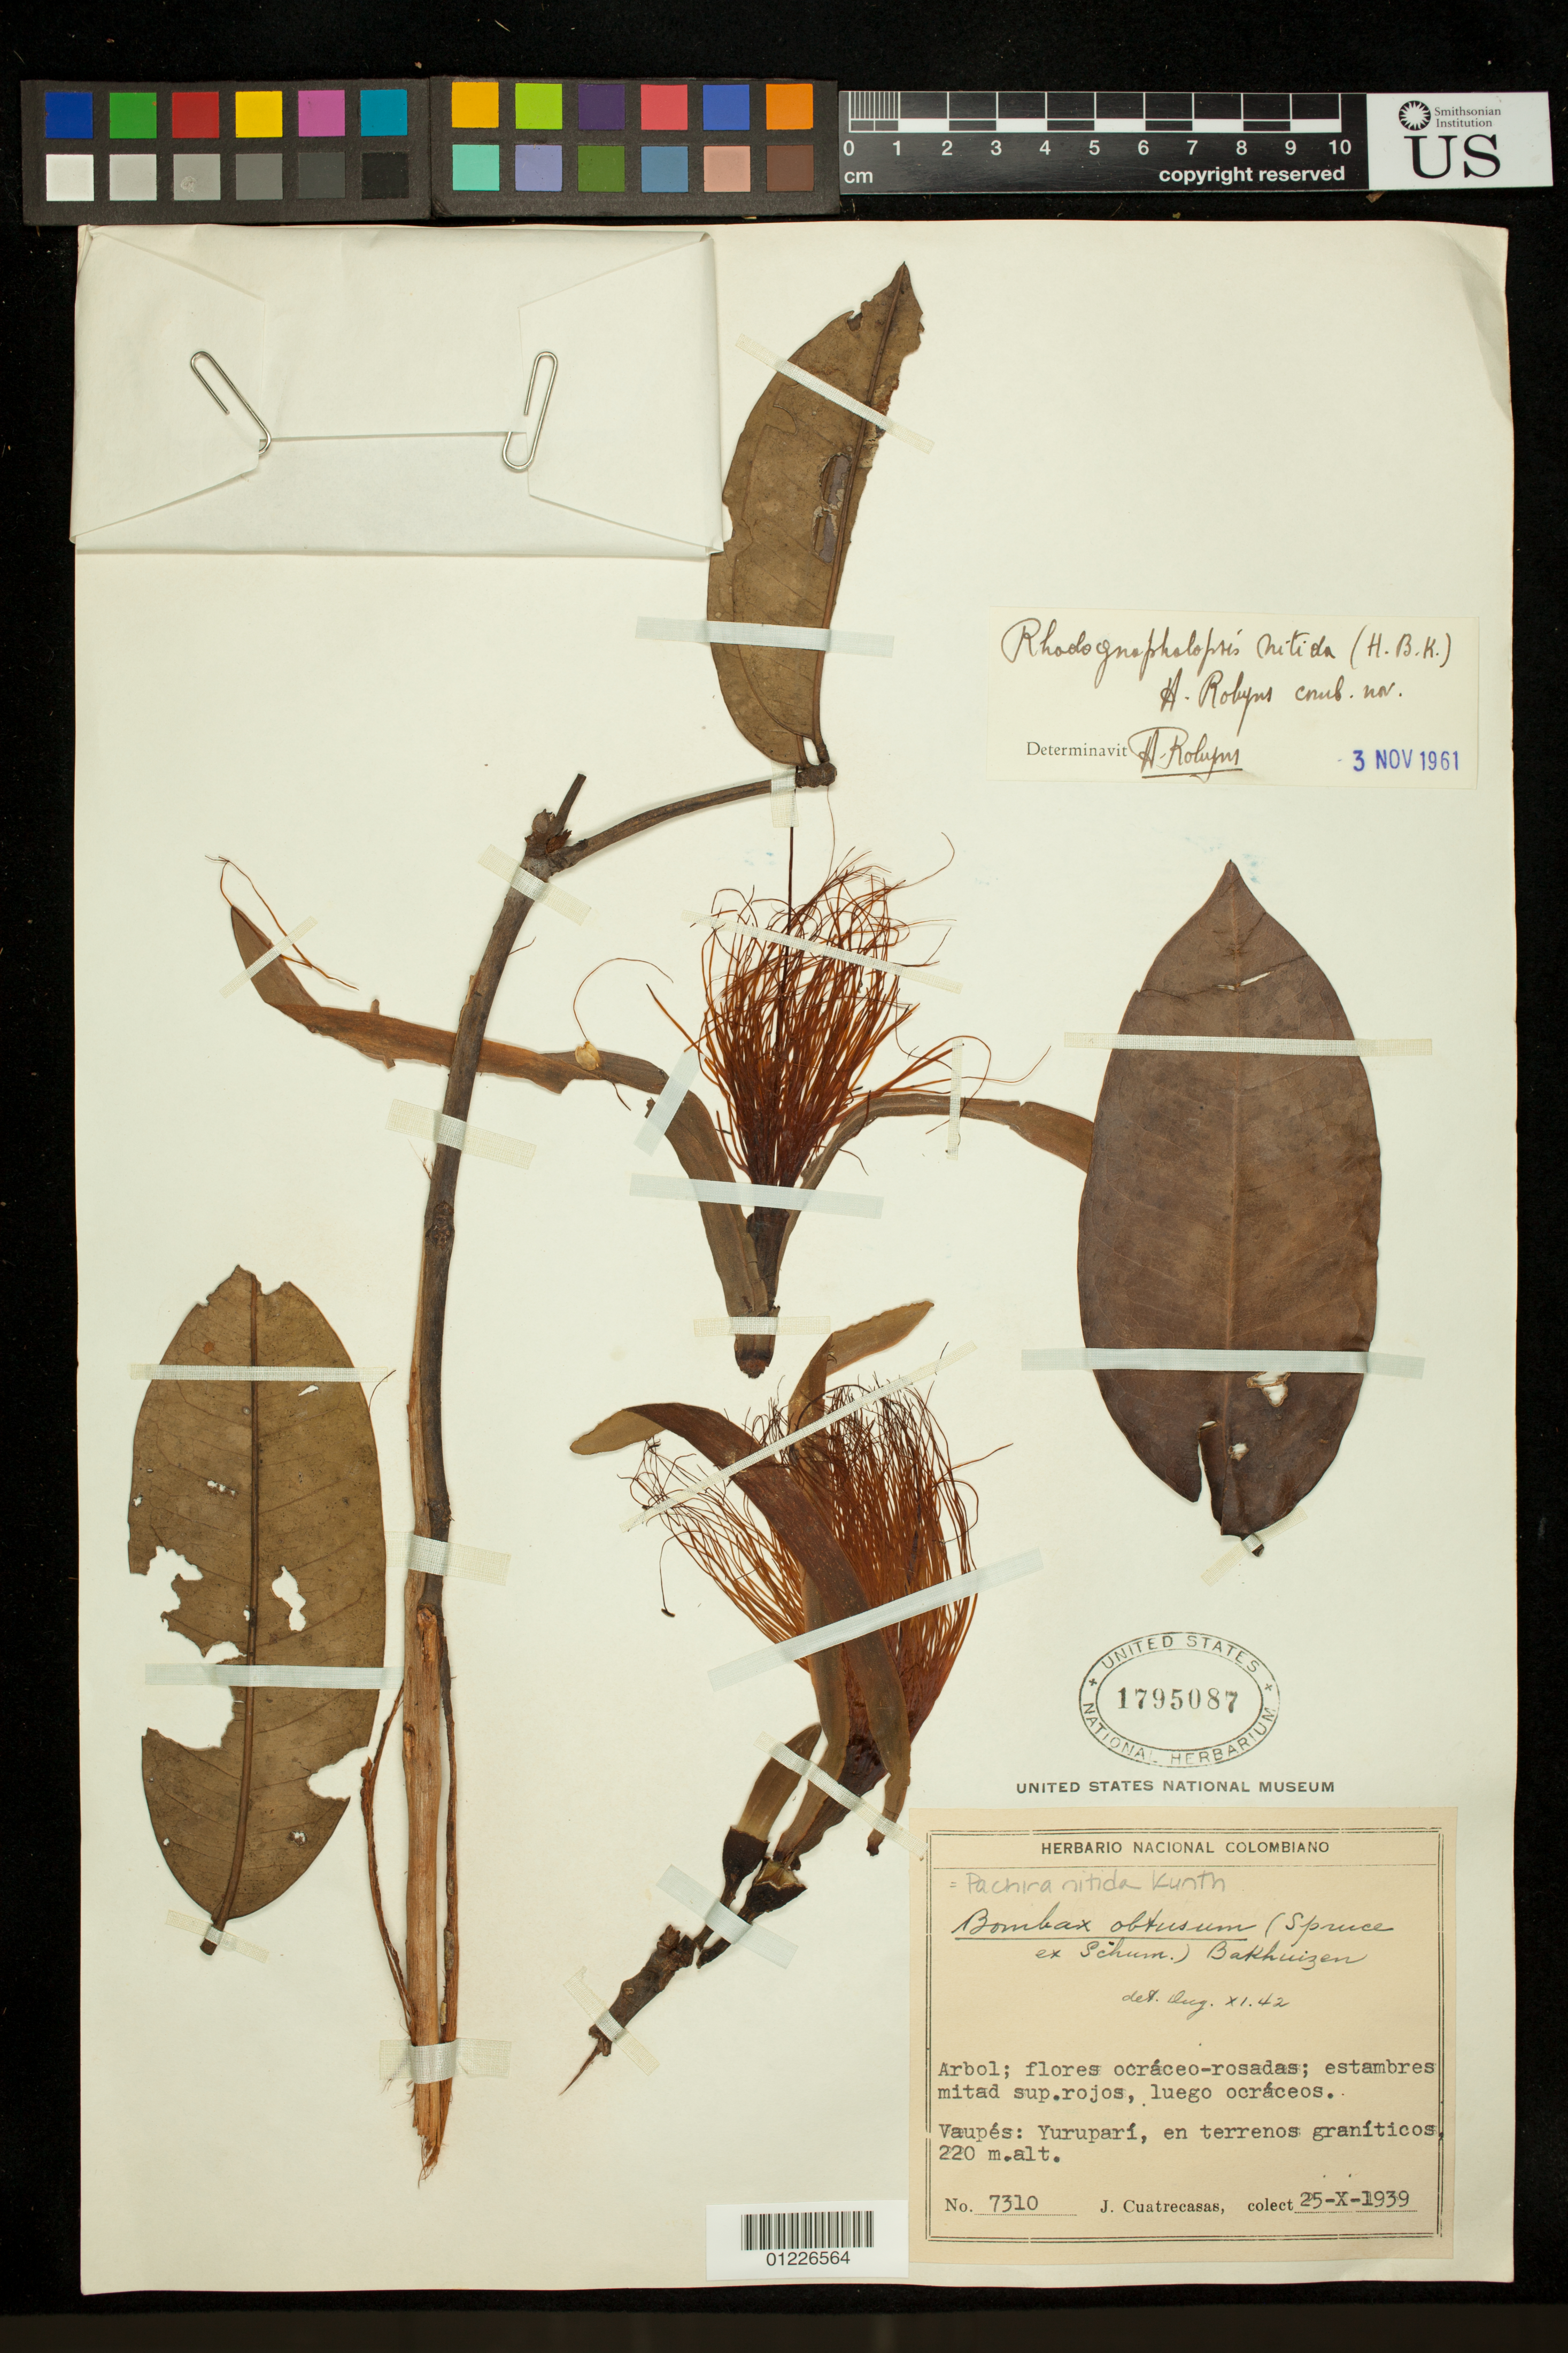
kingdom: Plantae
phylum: Tracheophyta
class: Magnoliopsida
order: Malvales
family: Malvaceae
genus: Pachira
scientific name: Pachira nitida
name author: Kunth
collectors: J. Cuatrecasas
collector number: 7310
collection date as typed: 10/25/1939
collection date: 1939-10-25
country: Colombia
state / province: Vaupés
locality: Vaupés: Yuruparí, en terrenos graníticos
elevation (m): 220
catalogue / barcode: US 1795087